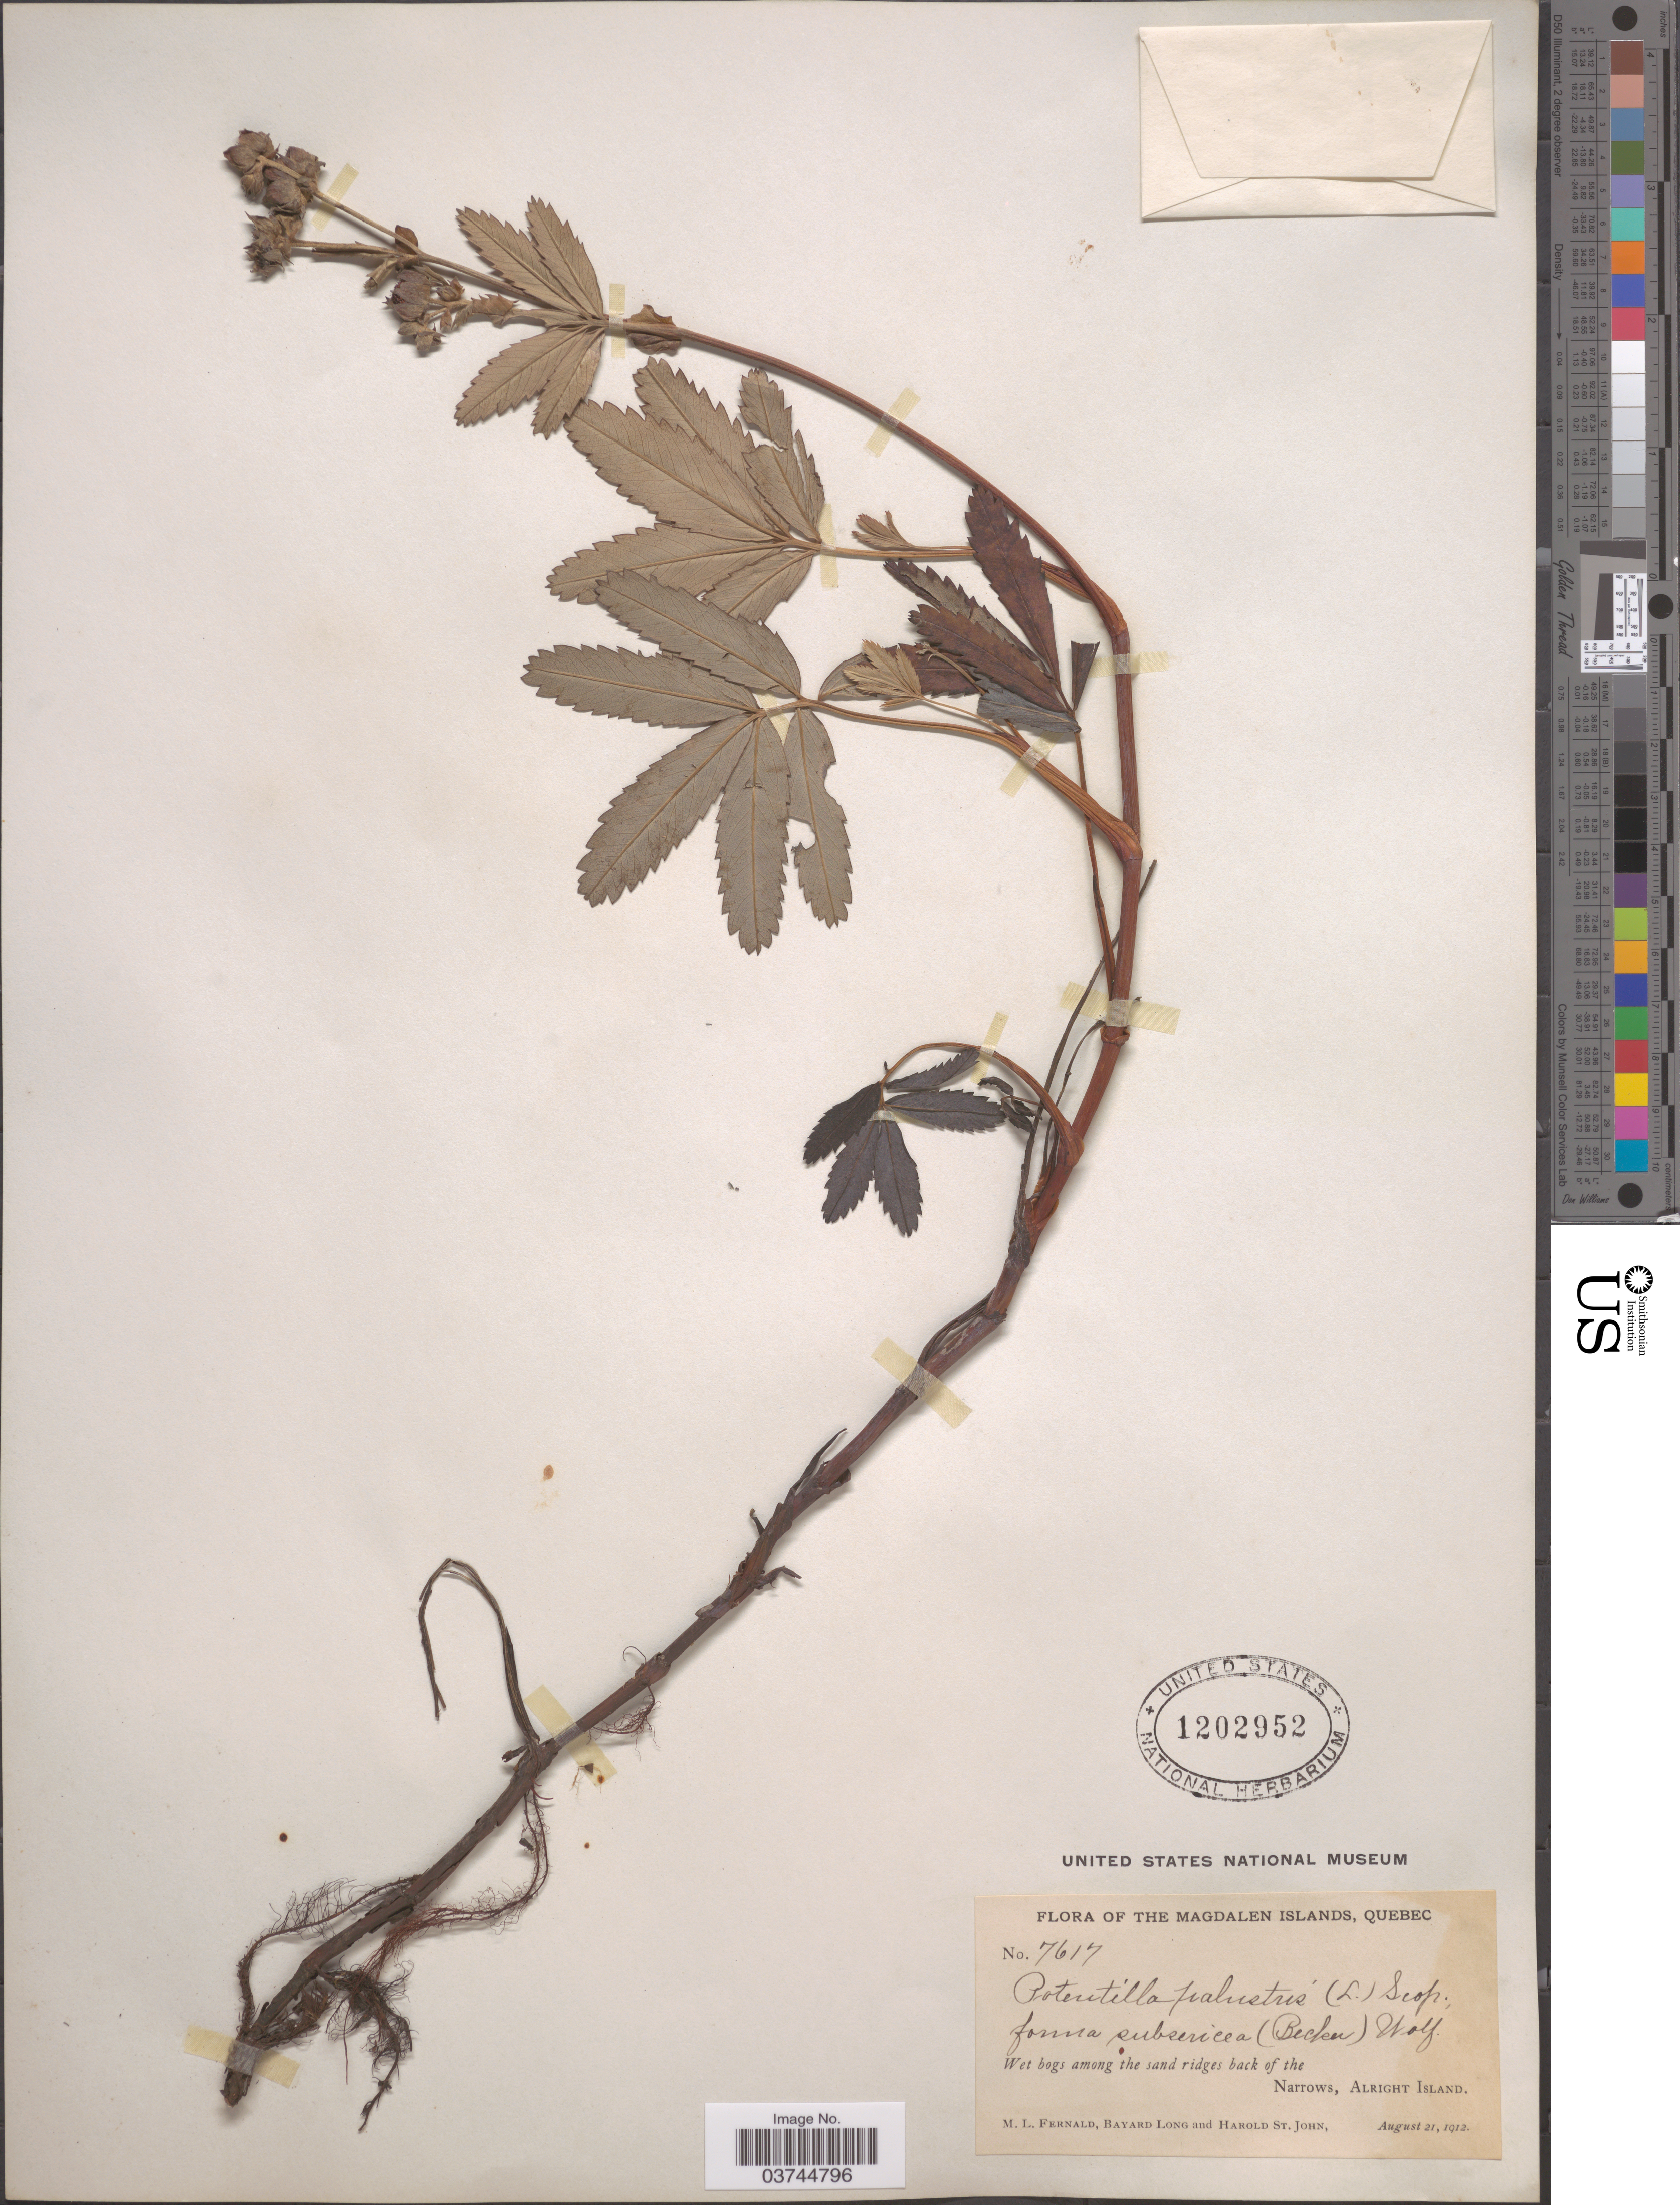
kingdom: Plantae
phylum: Tracheophyta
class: Magnoliopsida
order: Rosales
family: Rosaceae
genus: Comarum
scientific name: Comarum palustre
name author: L.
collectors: M. L. Fernald, B. Long & H. St. John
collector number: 7617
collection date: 1912-08-21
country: Canada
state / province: Quebec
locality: Magdalen Islands. Narrows, Alright Island.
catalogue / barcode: US 1202952